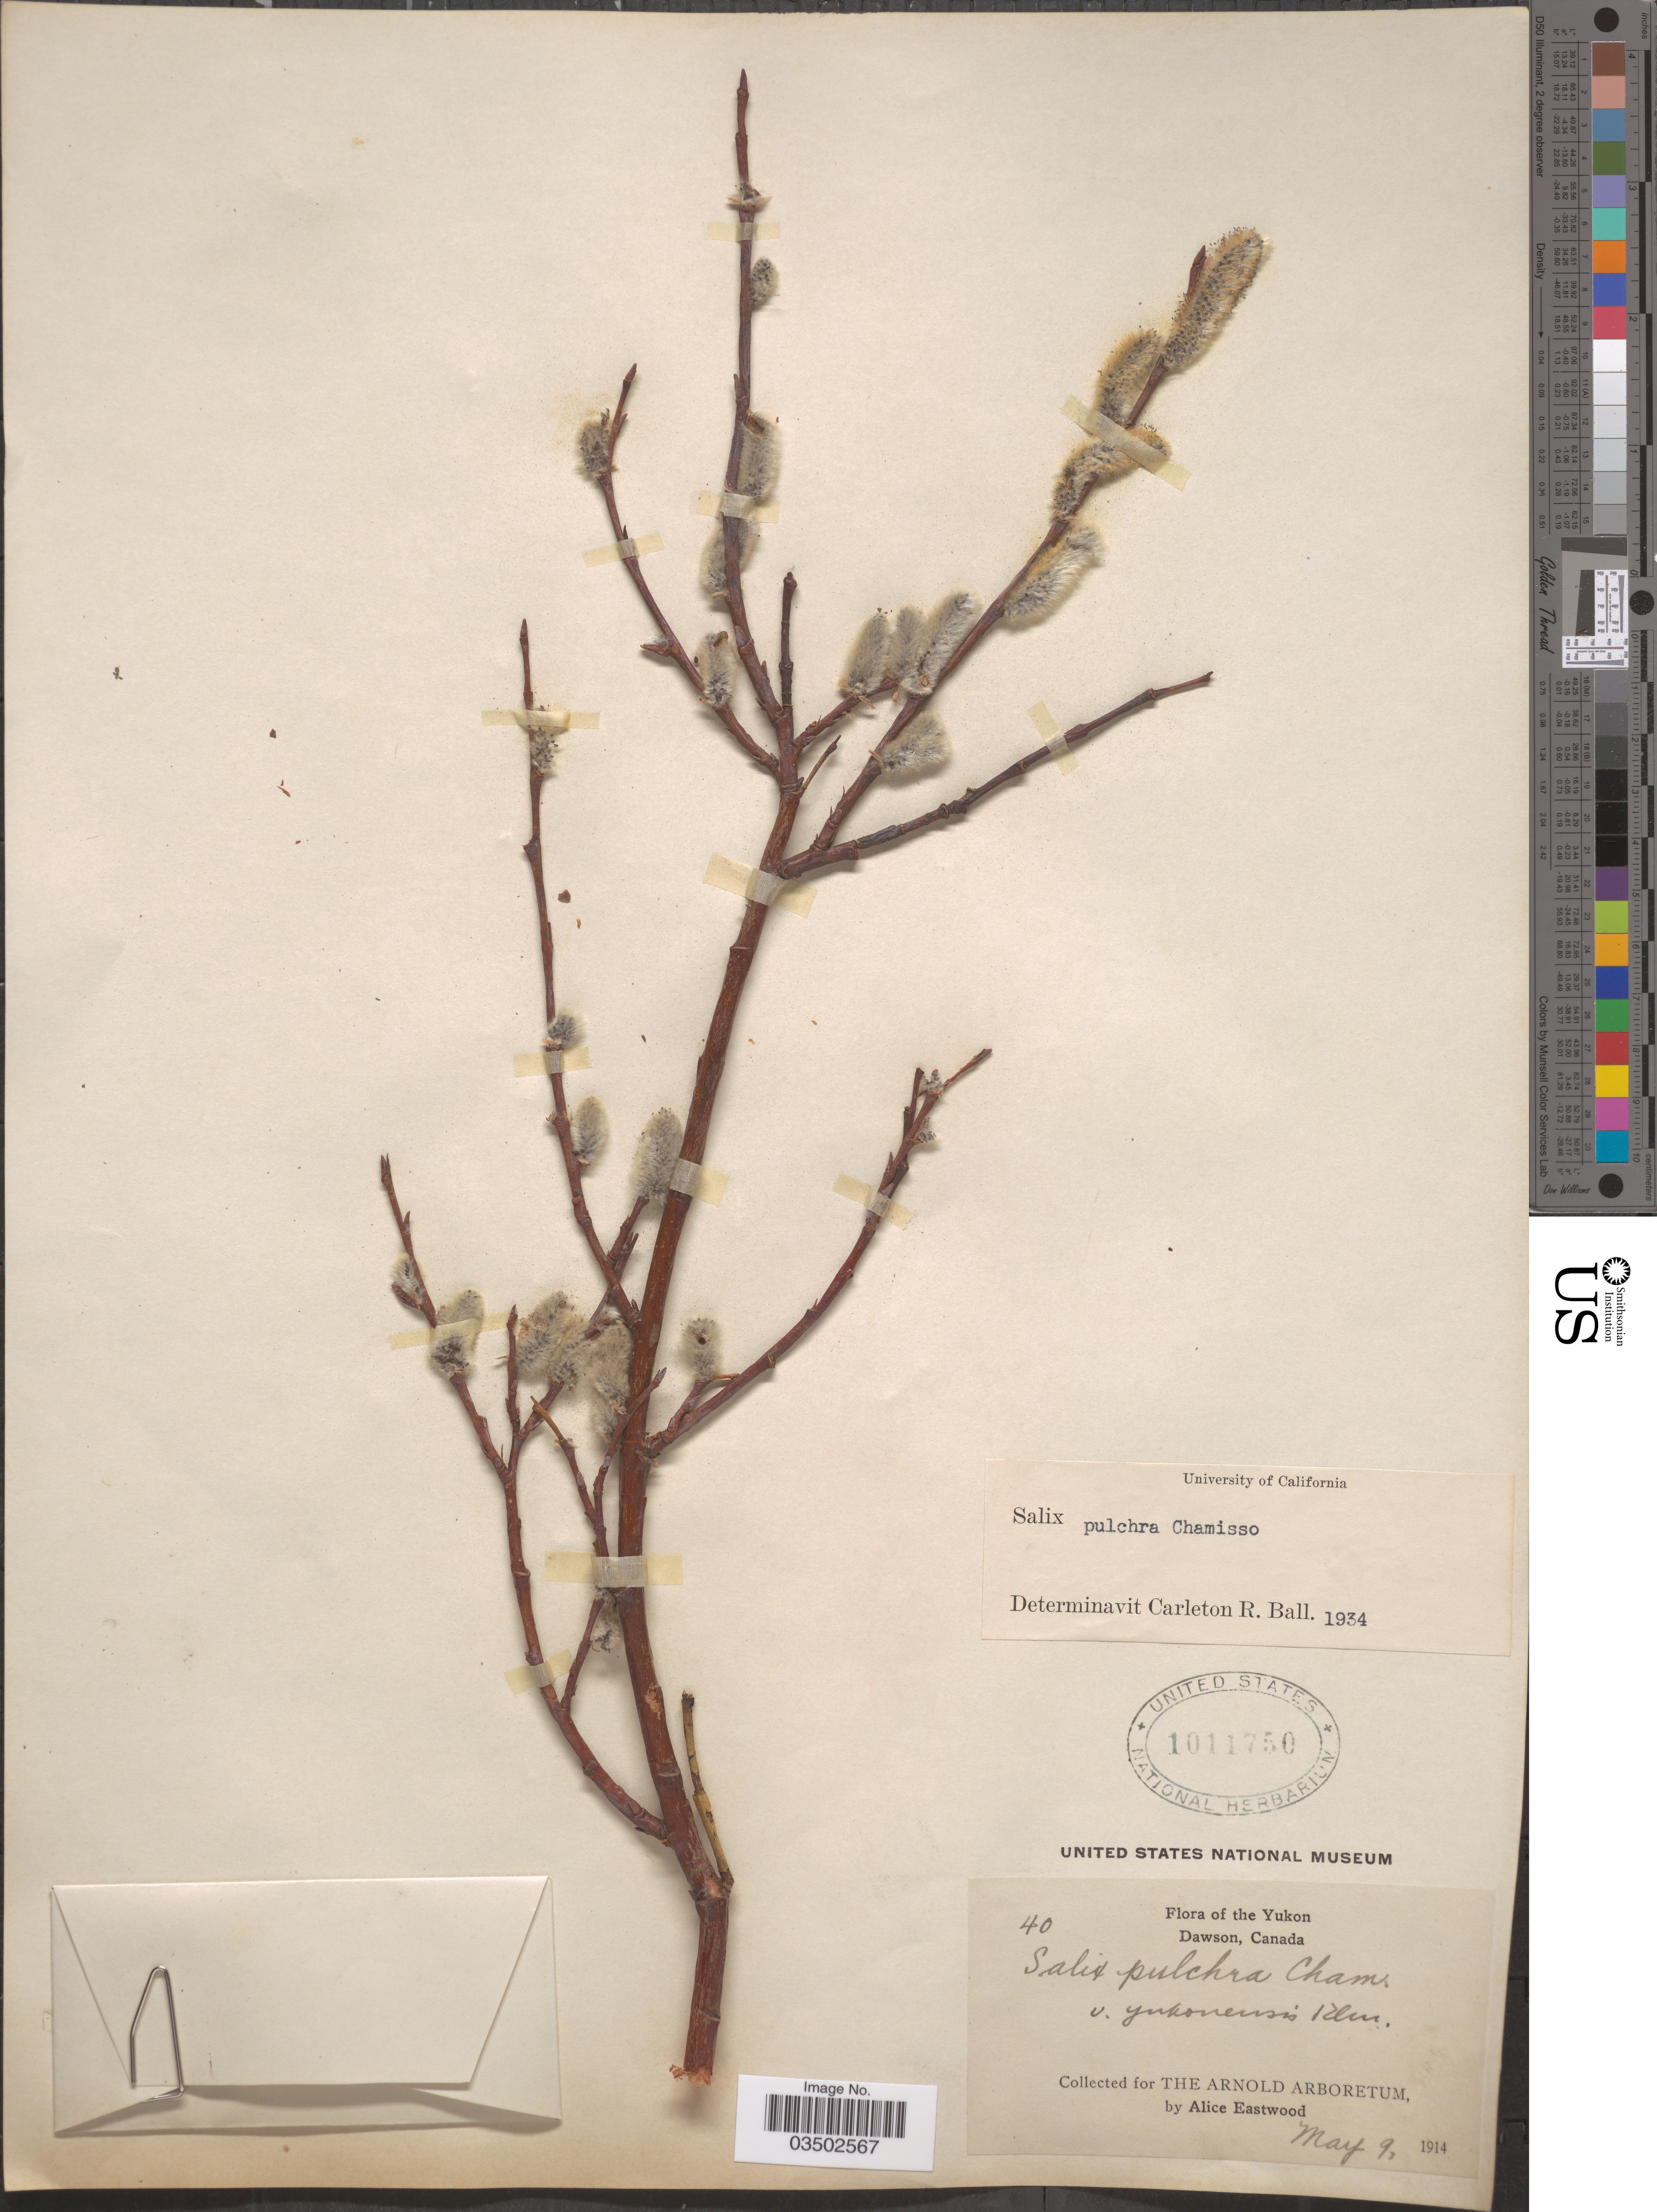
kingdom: Plantae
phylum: Tracheophyta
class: Magnoliopsida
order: Malpighiales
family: Salicaceae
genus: Salix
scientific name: Salix pulchra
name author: Cham.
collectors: A. Eastwood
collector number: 40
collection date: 1914-05-09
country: Canada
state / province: Yukon Territory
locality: Yukon. Dawson.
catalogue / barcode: US 1011750